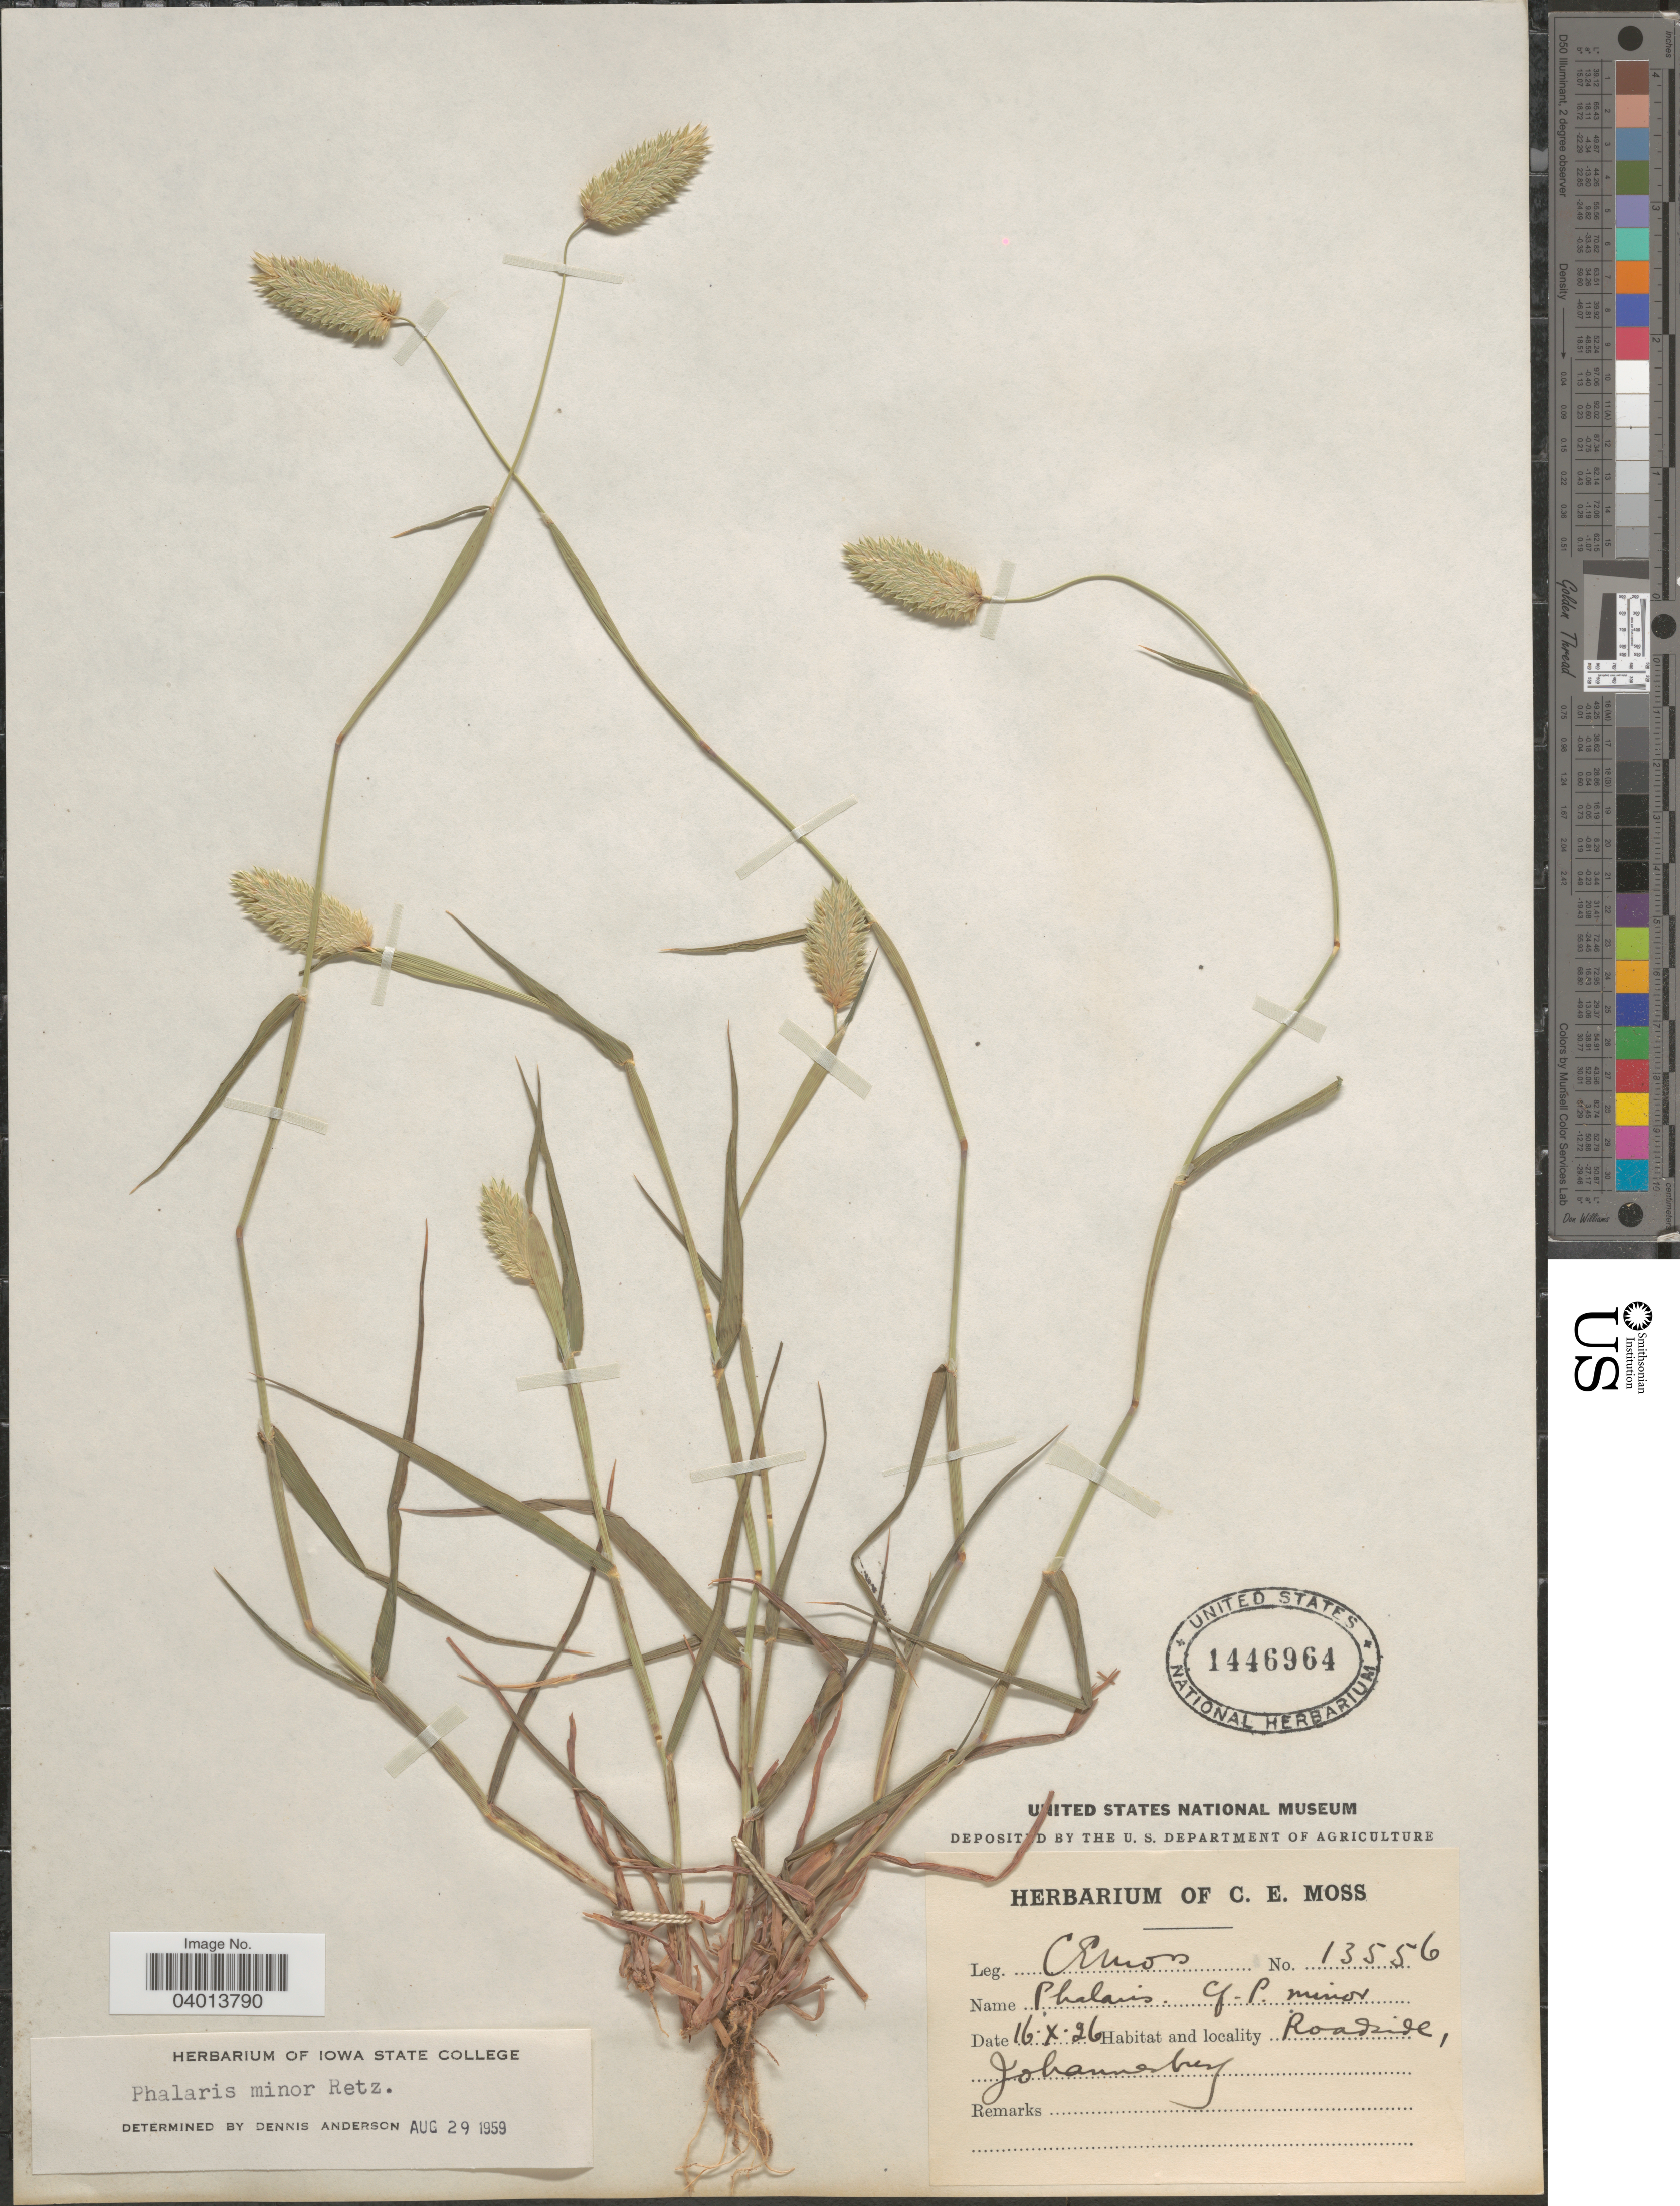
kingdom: Plantae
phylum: Tracheophyta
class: Liliopsida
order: Poales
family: Poaceae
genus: Phalaris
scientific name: Phalaris minor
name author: Retz.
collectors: C. E. Moss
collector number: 13556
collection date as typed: Transcribed d/m/y: 16/10/26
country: South Africa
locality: Roadside, Johannesburg.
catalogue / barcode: US 1446964